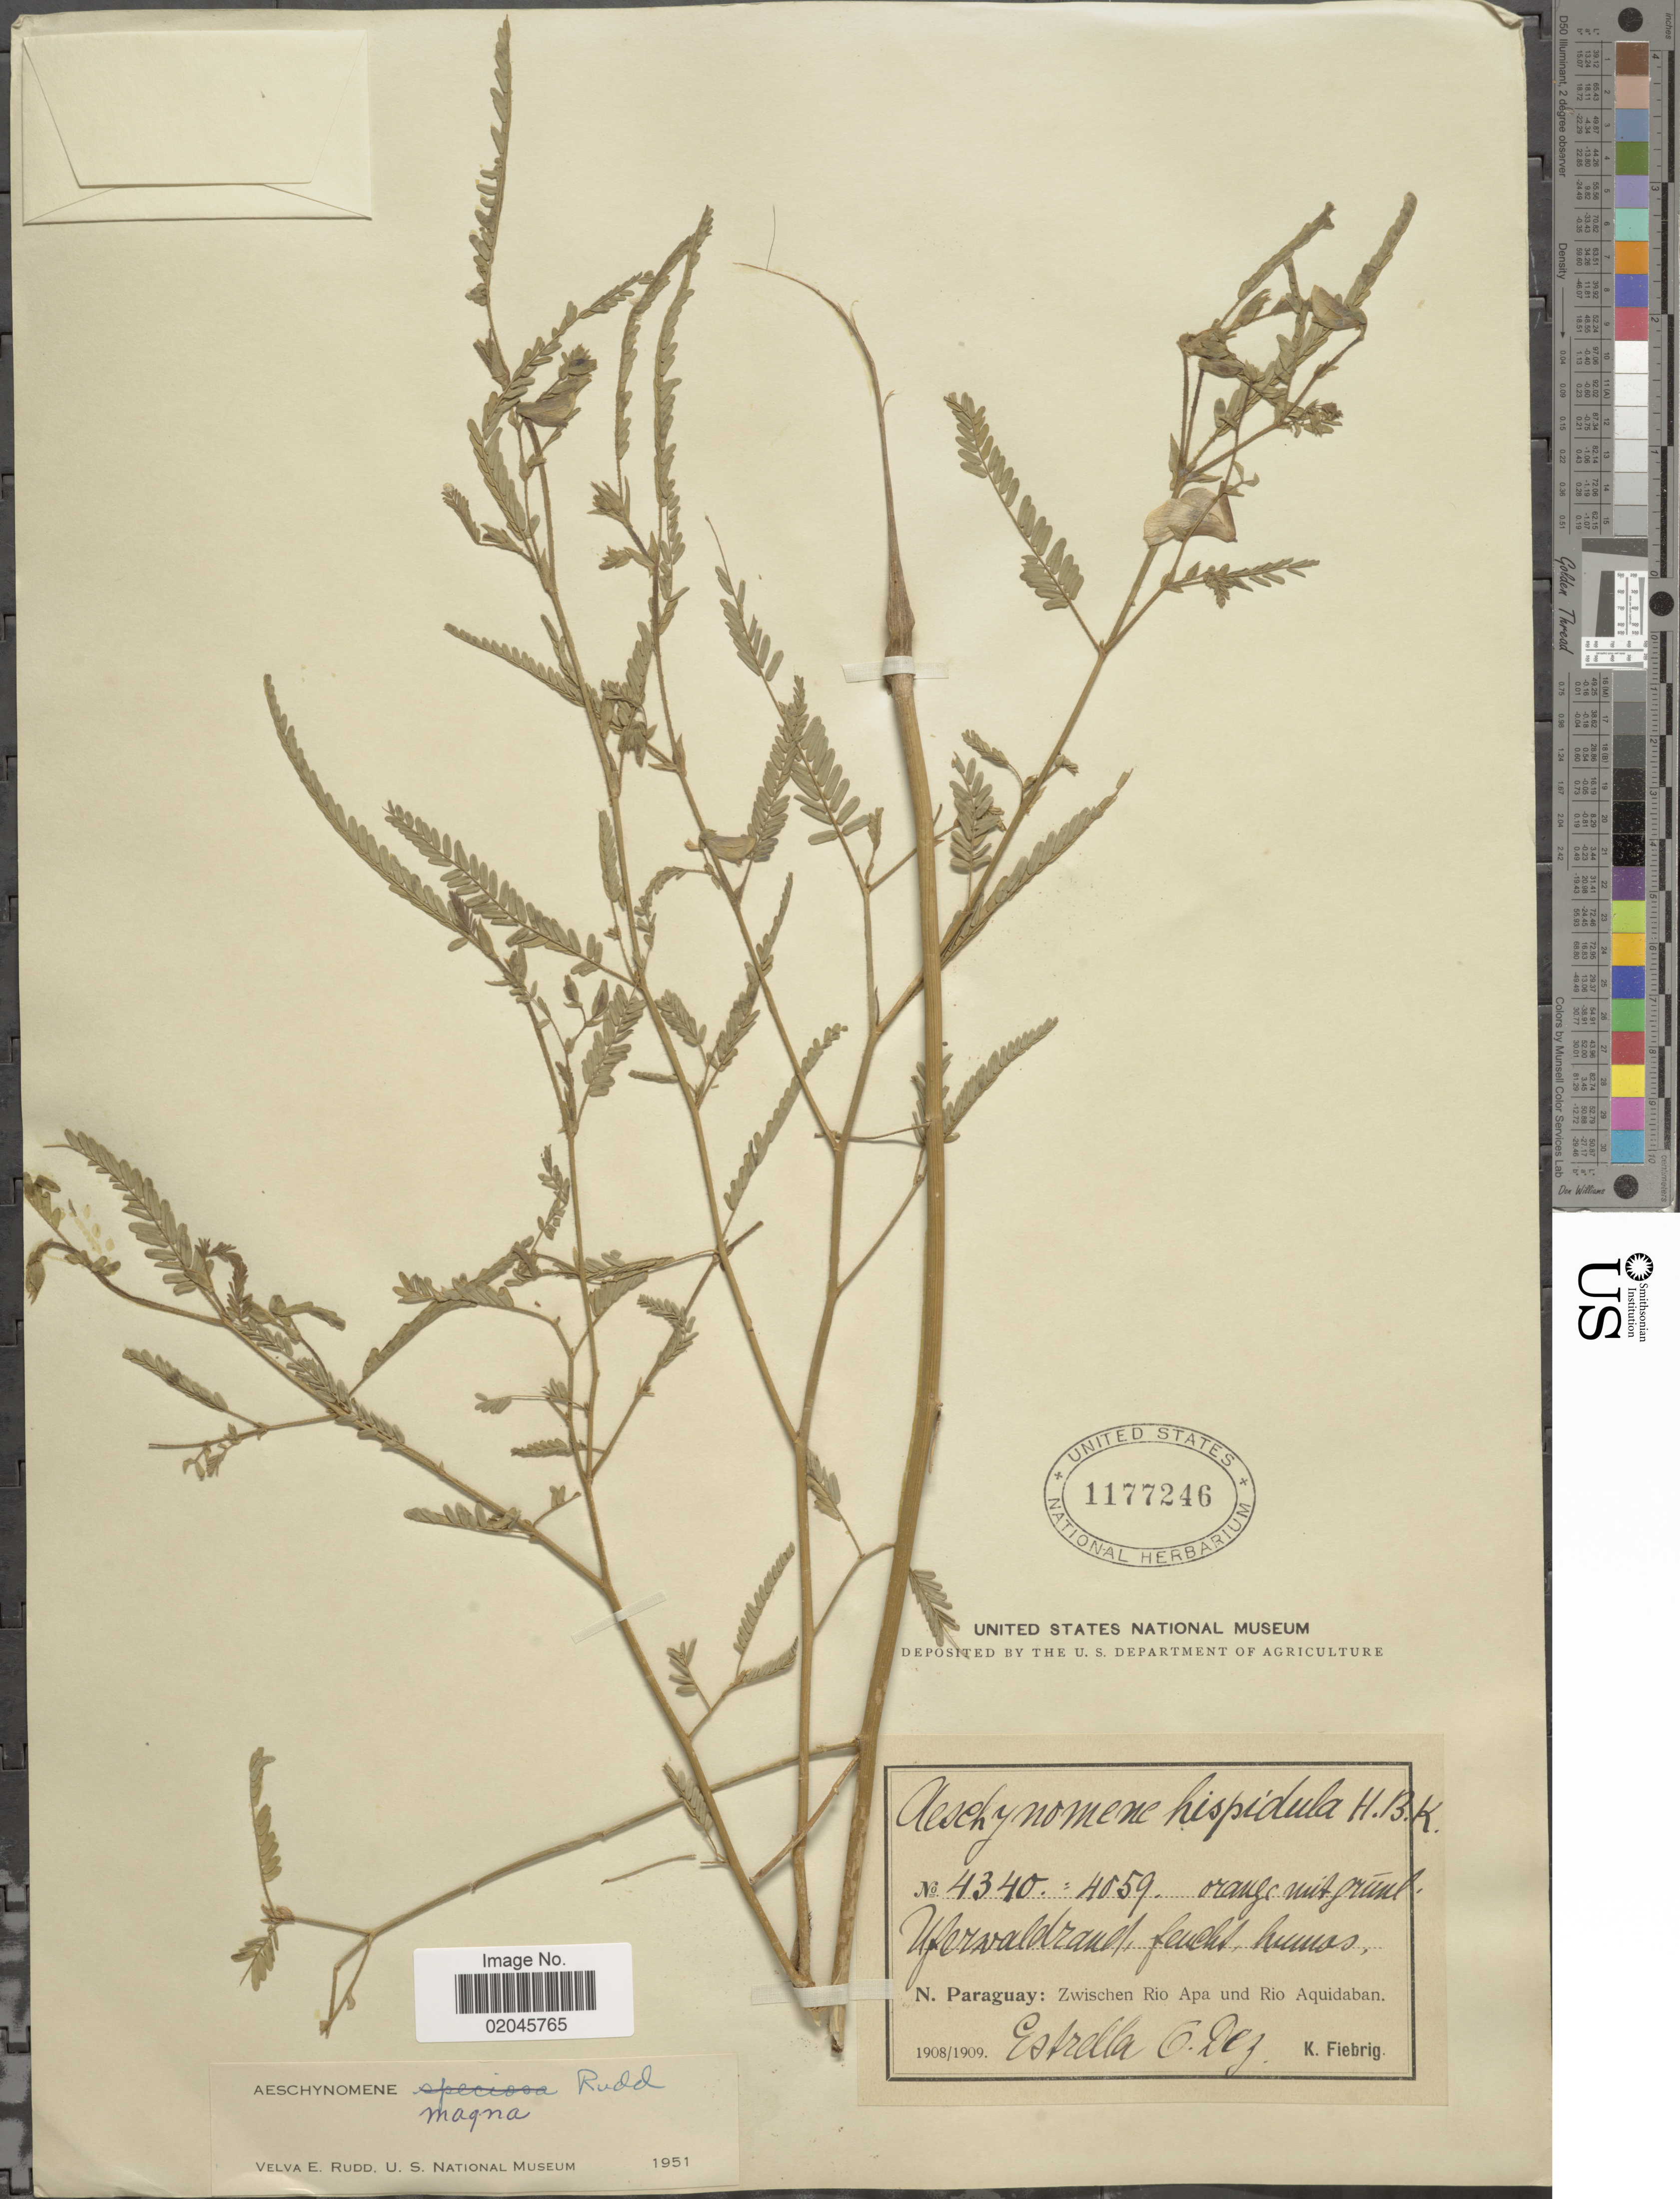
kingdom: Plantae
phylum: Tracheophyta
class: Magnoliopsida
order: Fabales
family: Fabaceae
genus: Aeschynomene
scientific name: Aeschynomene magna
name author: Rudd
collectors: E. Dez & K. Fiebrig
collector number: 4340/4059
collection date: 1908/1909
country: Paraguay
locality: N. Paraguay: Zwischen Rio Apa und Rio Aquidaban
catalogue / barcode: US 1177246